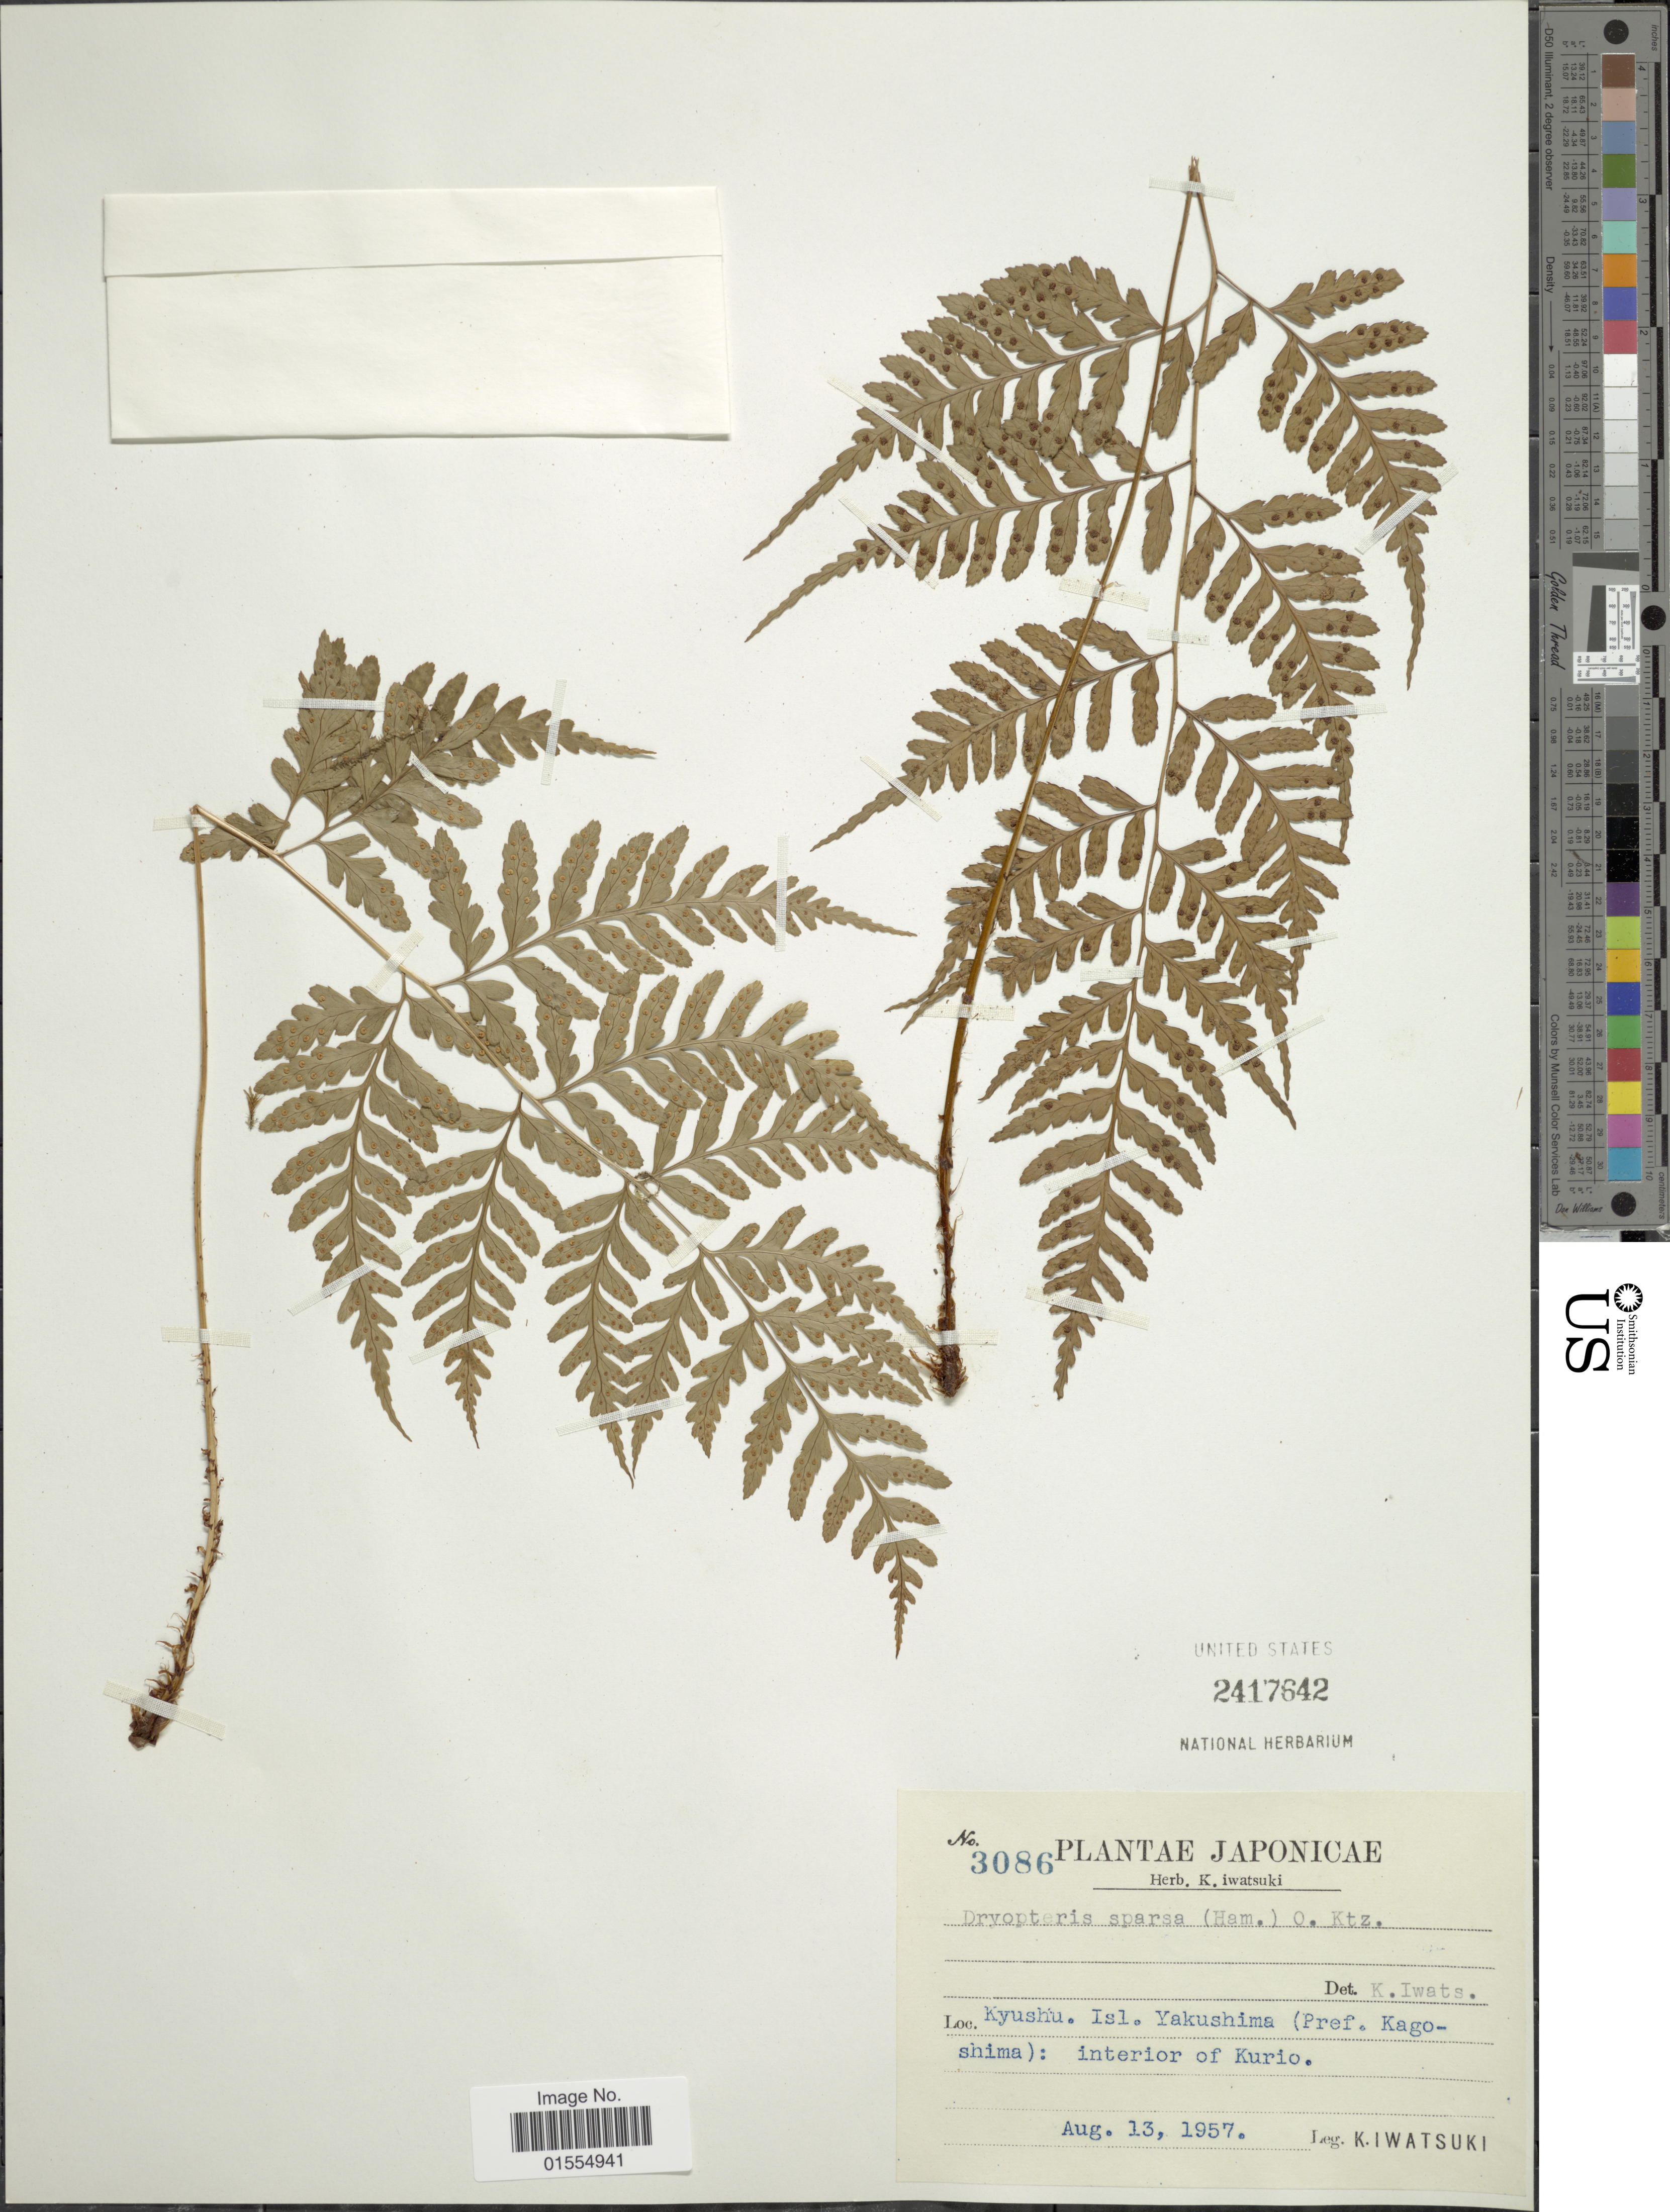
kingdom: Plantae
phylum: Tracheophyta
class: Polypodiopsida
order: Polypodiales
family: Dryopteridaceae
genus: Dryopteris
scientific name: Dryopteris sparsa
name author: (D. Don) Kuntze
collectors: K. Iwatsuki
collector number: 3086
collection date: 1957-08-13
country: Japan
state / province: Kagosima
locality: Japonicae, Kyushu, Isl. Yakushima (Pref. Kagoshima): interior of Kurio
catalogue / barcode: US 2417642